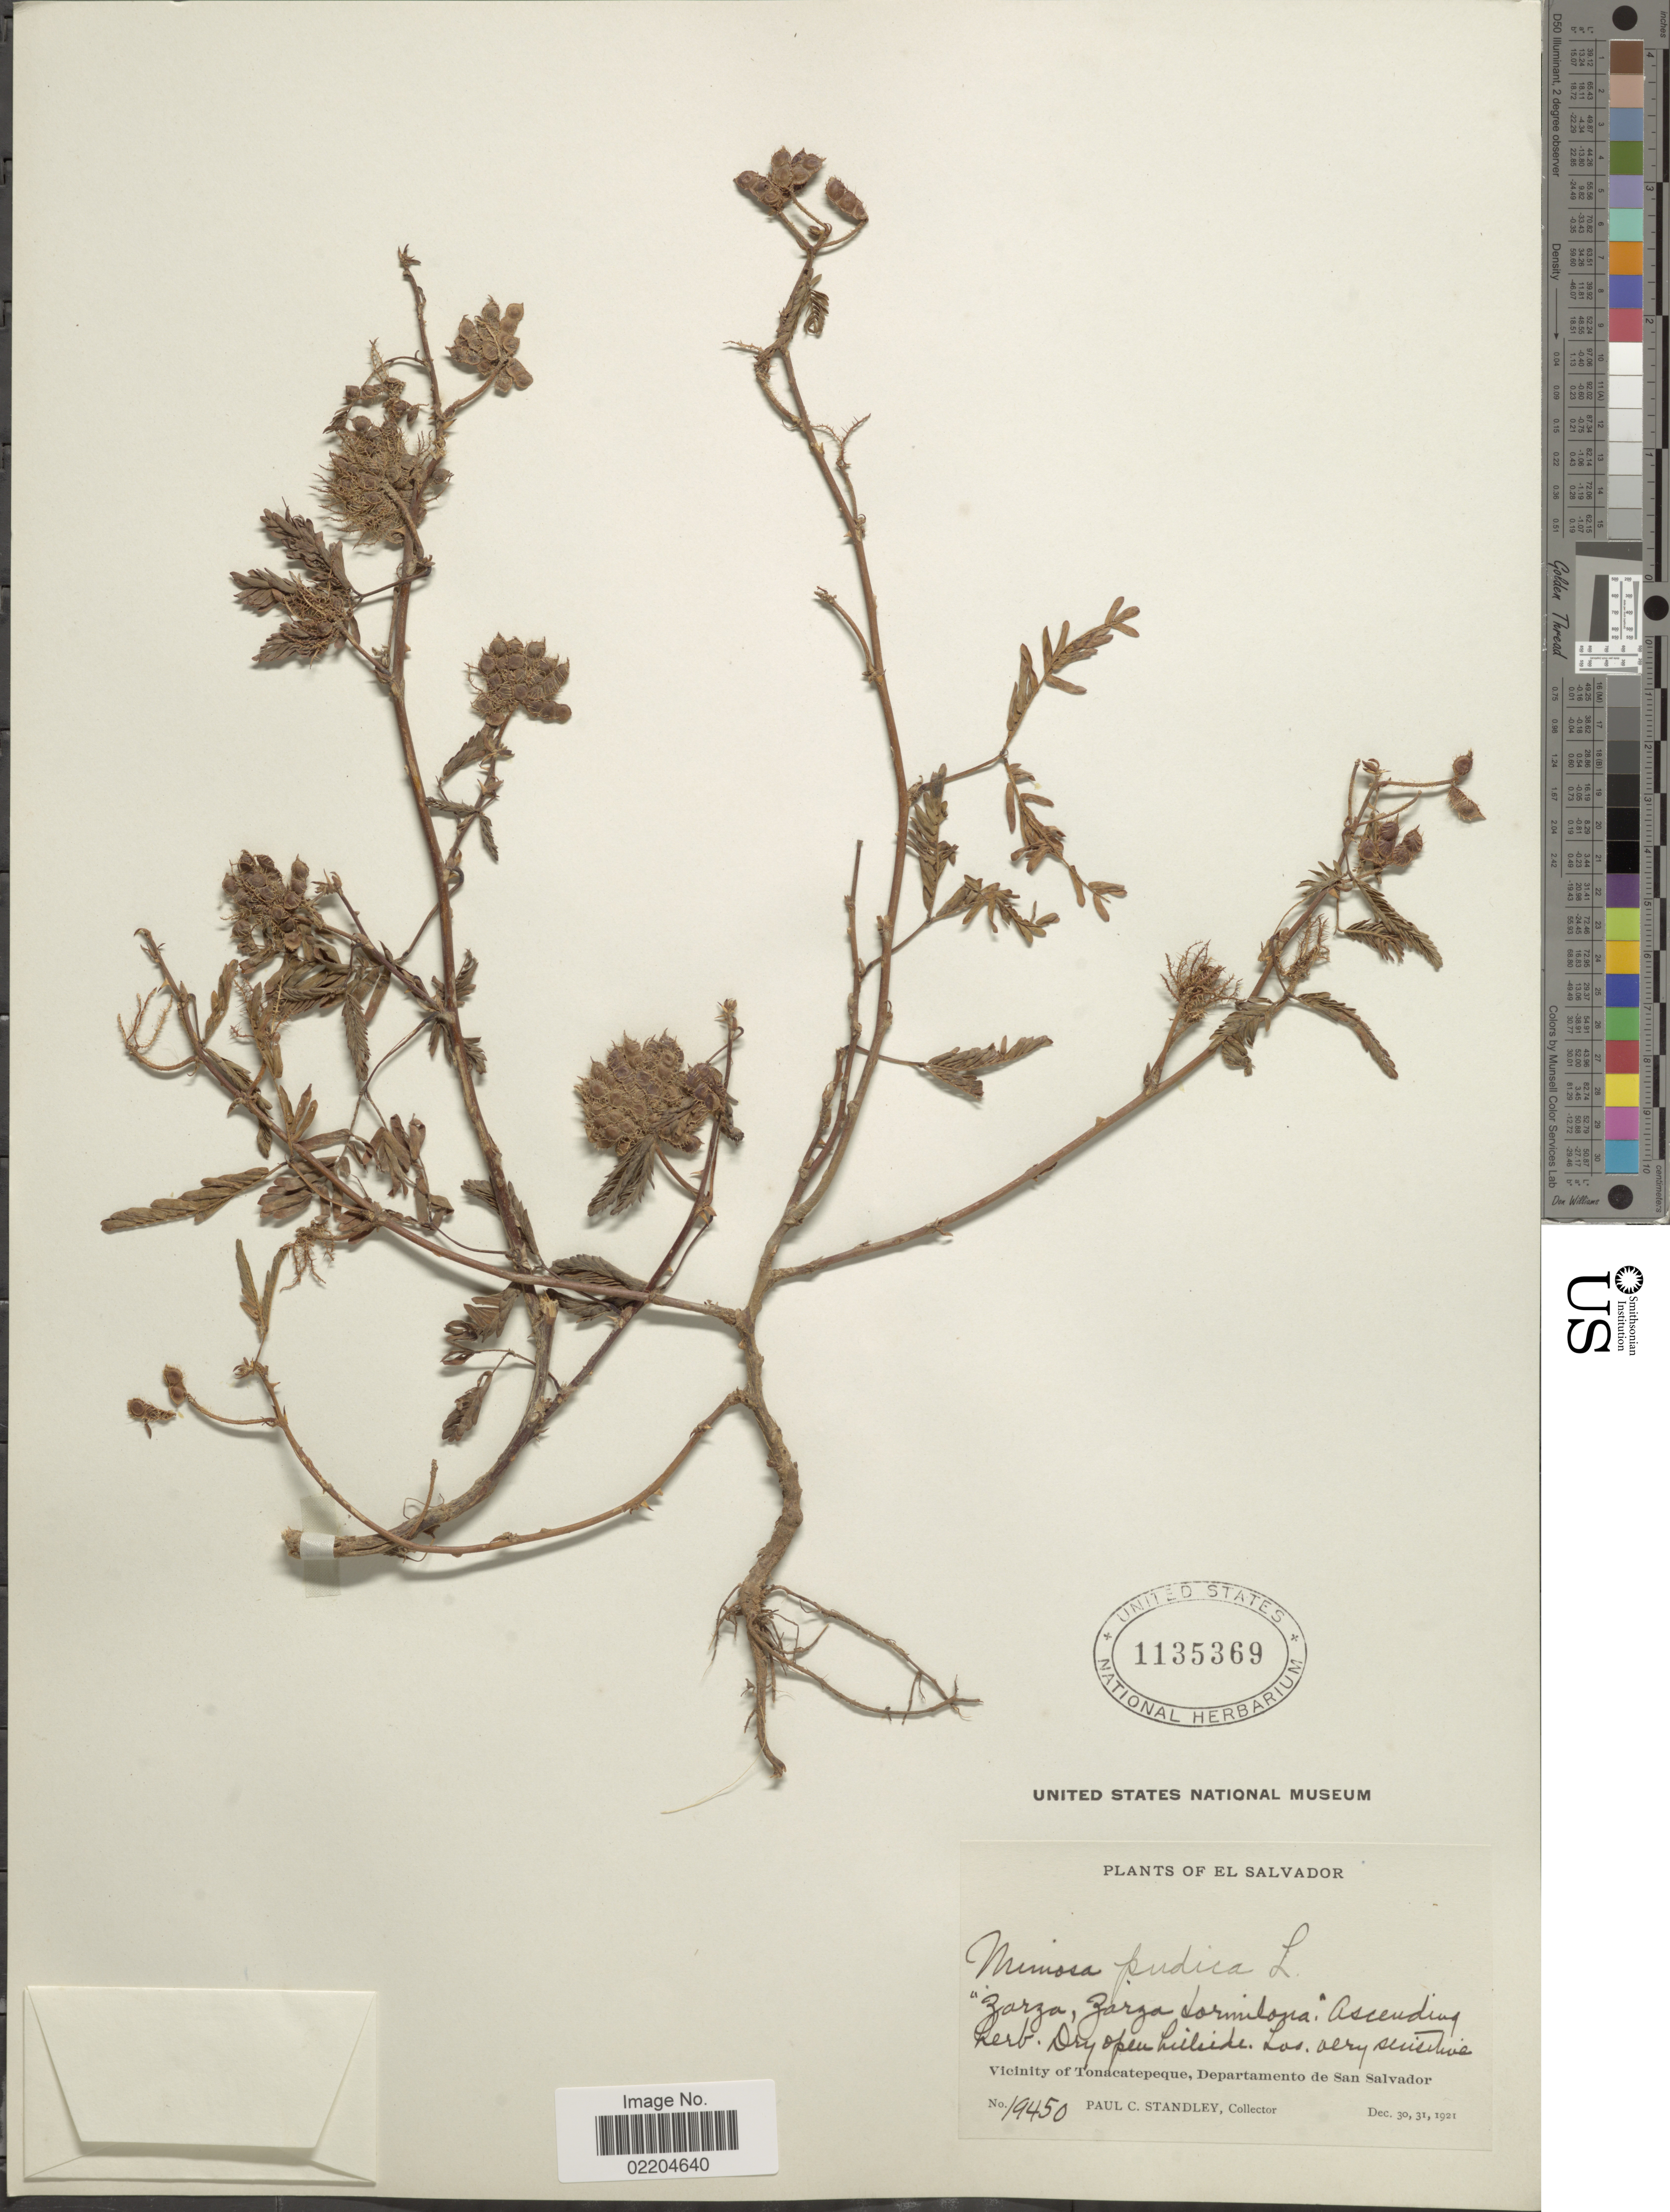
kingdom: Plantae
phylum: Tracheophyta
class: Magnoliopsida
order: Fabales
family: Fabaceae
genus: Mimosa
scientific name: Mimosa pudica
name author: L.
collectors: P. C. Standley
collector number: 19450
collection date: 1921-12-30/1921-12-31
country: El Salvador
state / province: San Salvador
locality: Vicinity of Tonacatepeque, Departamento de San Salvador.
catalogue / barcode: US 1135369